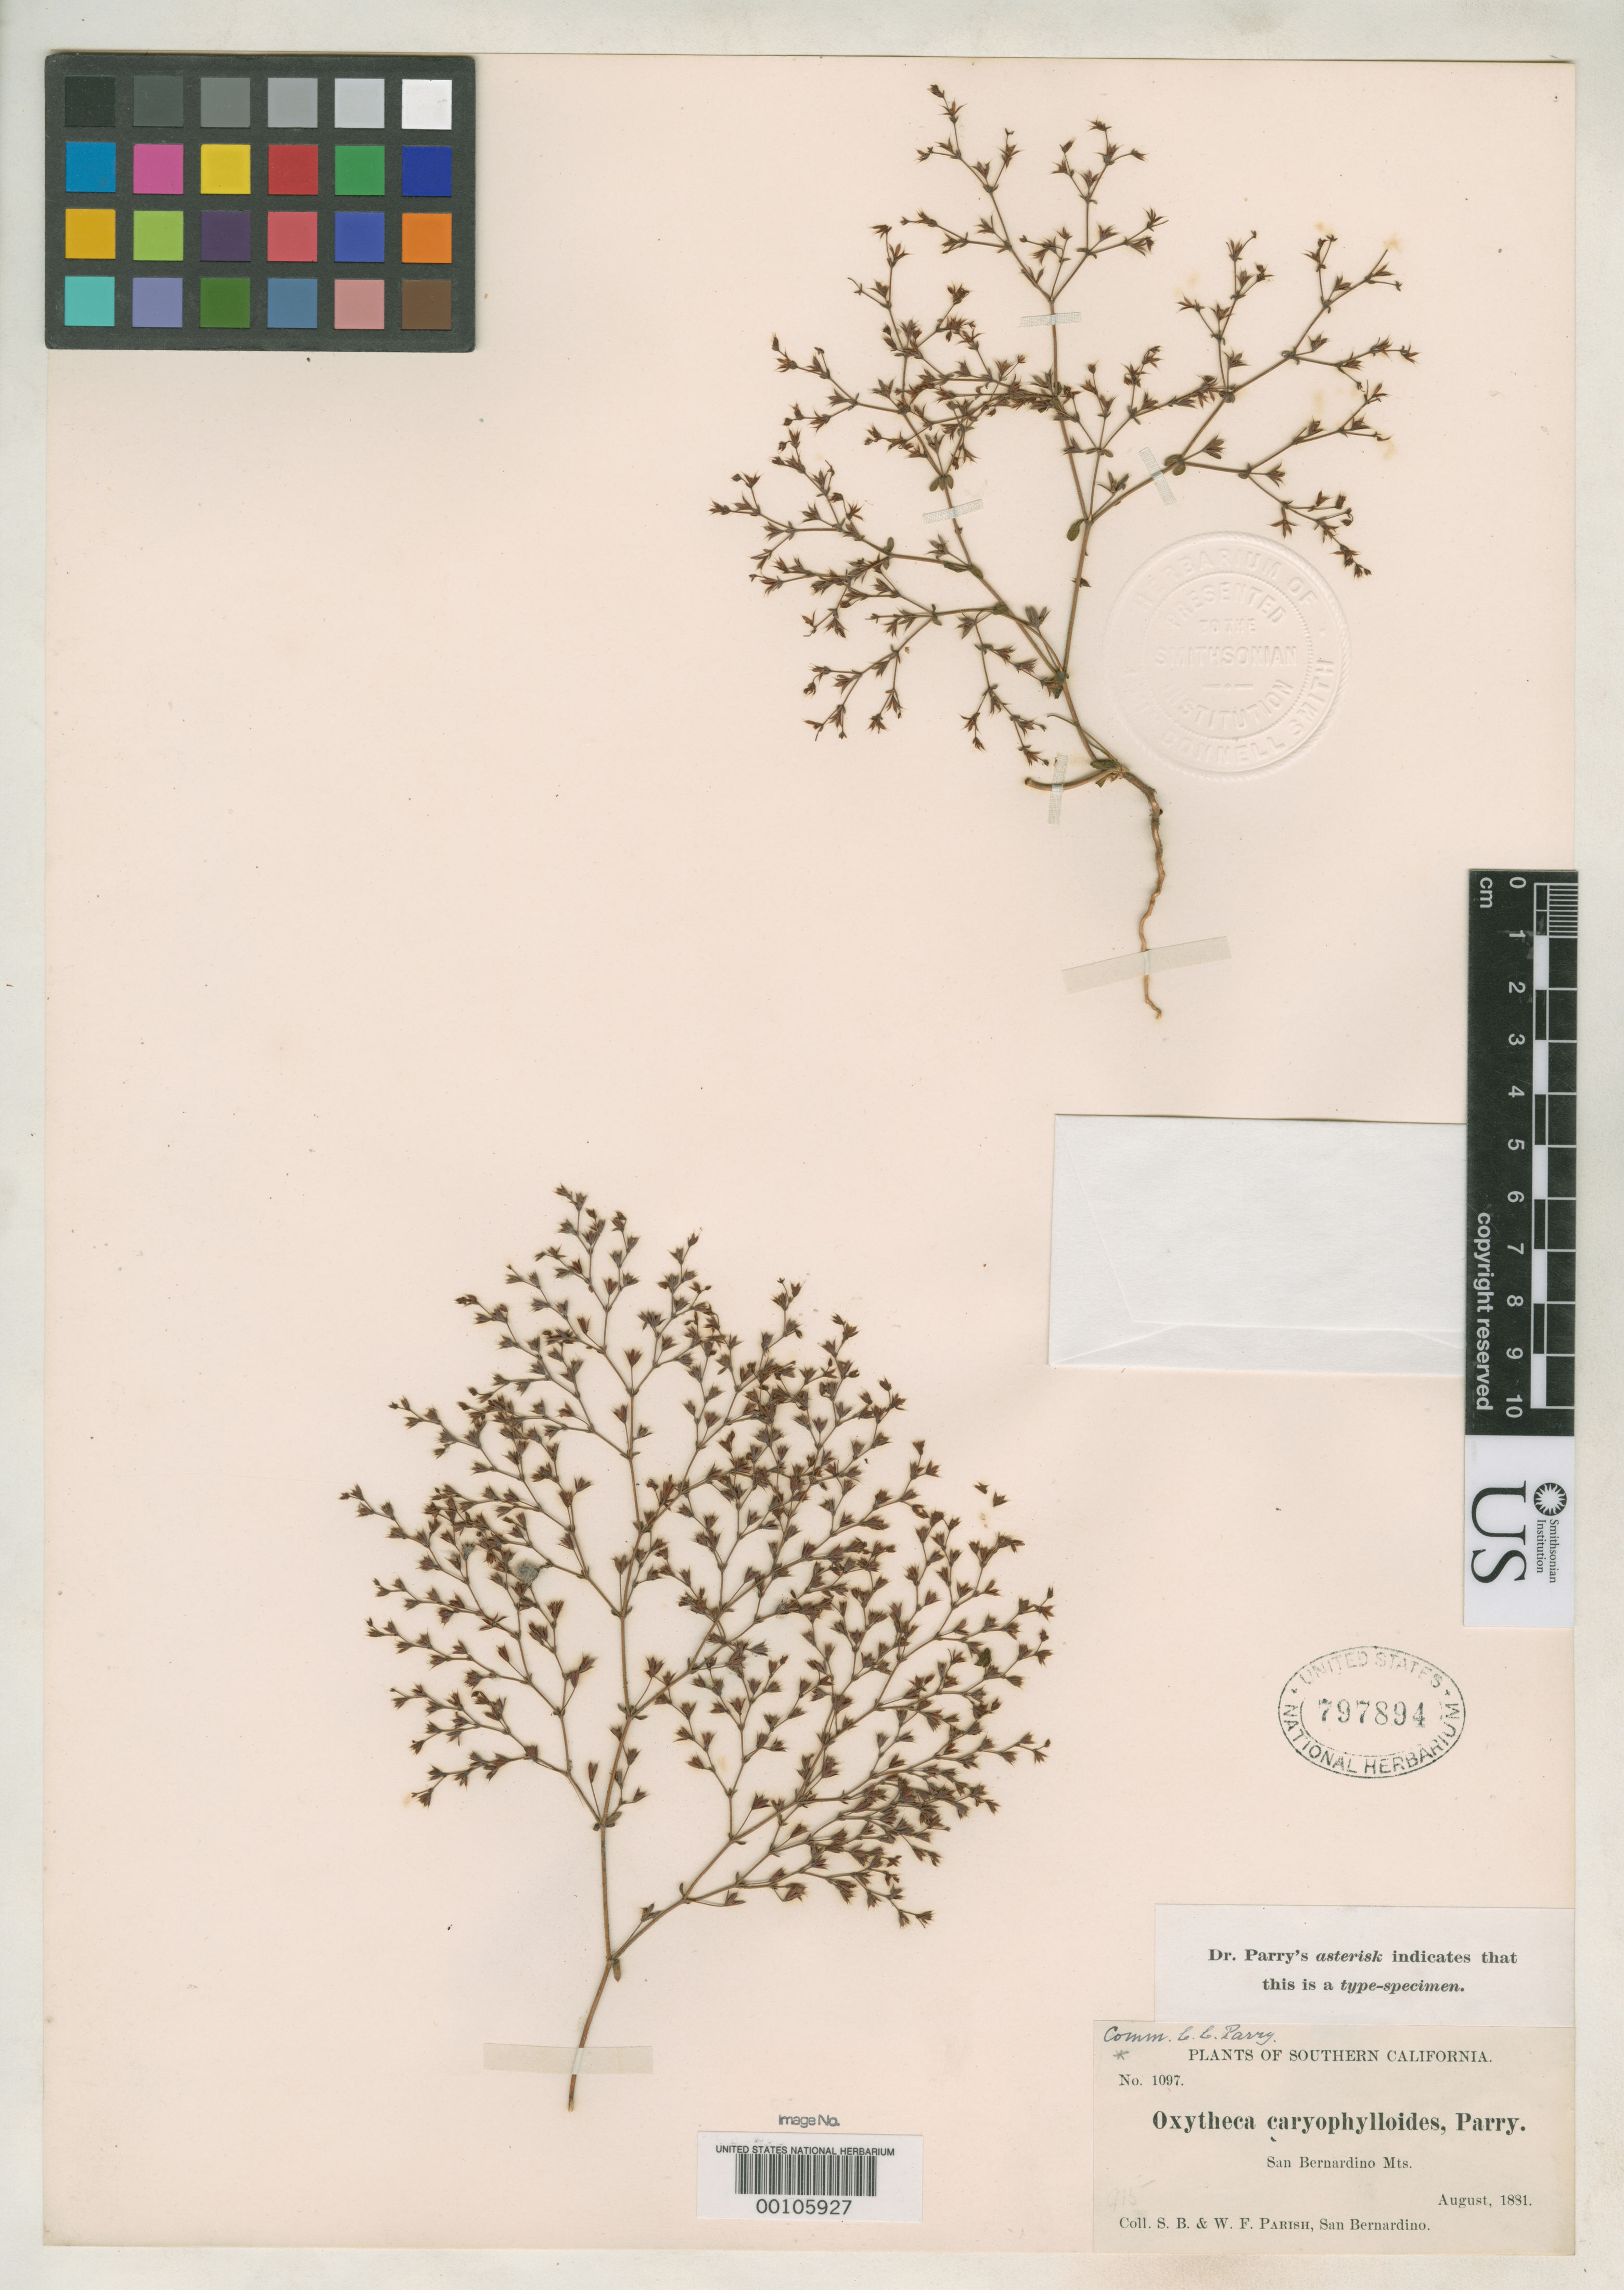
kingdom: Plantae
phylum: Tracheophyta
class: Magnoliopsida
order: Caryophyllales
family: Polygonaceae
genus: Oxytheca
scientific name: Oxytheca caryophylloides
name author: Parry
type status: Isotype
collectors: S. B. Parish & W. F. Parish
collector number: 1097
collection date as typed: Aug 1881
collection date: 1881-08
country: United States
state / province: California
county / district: San Bernardino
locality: San Bernardino Mts.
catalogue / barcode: US 797895